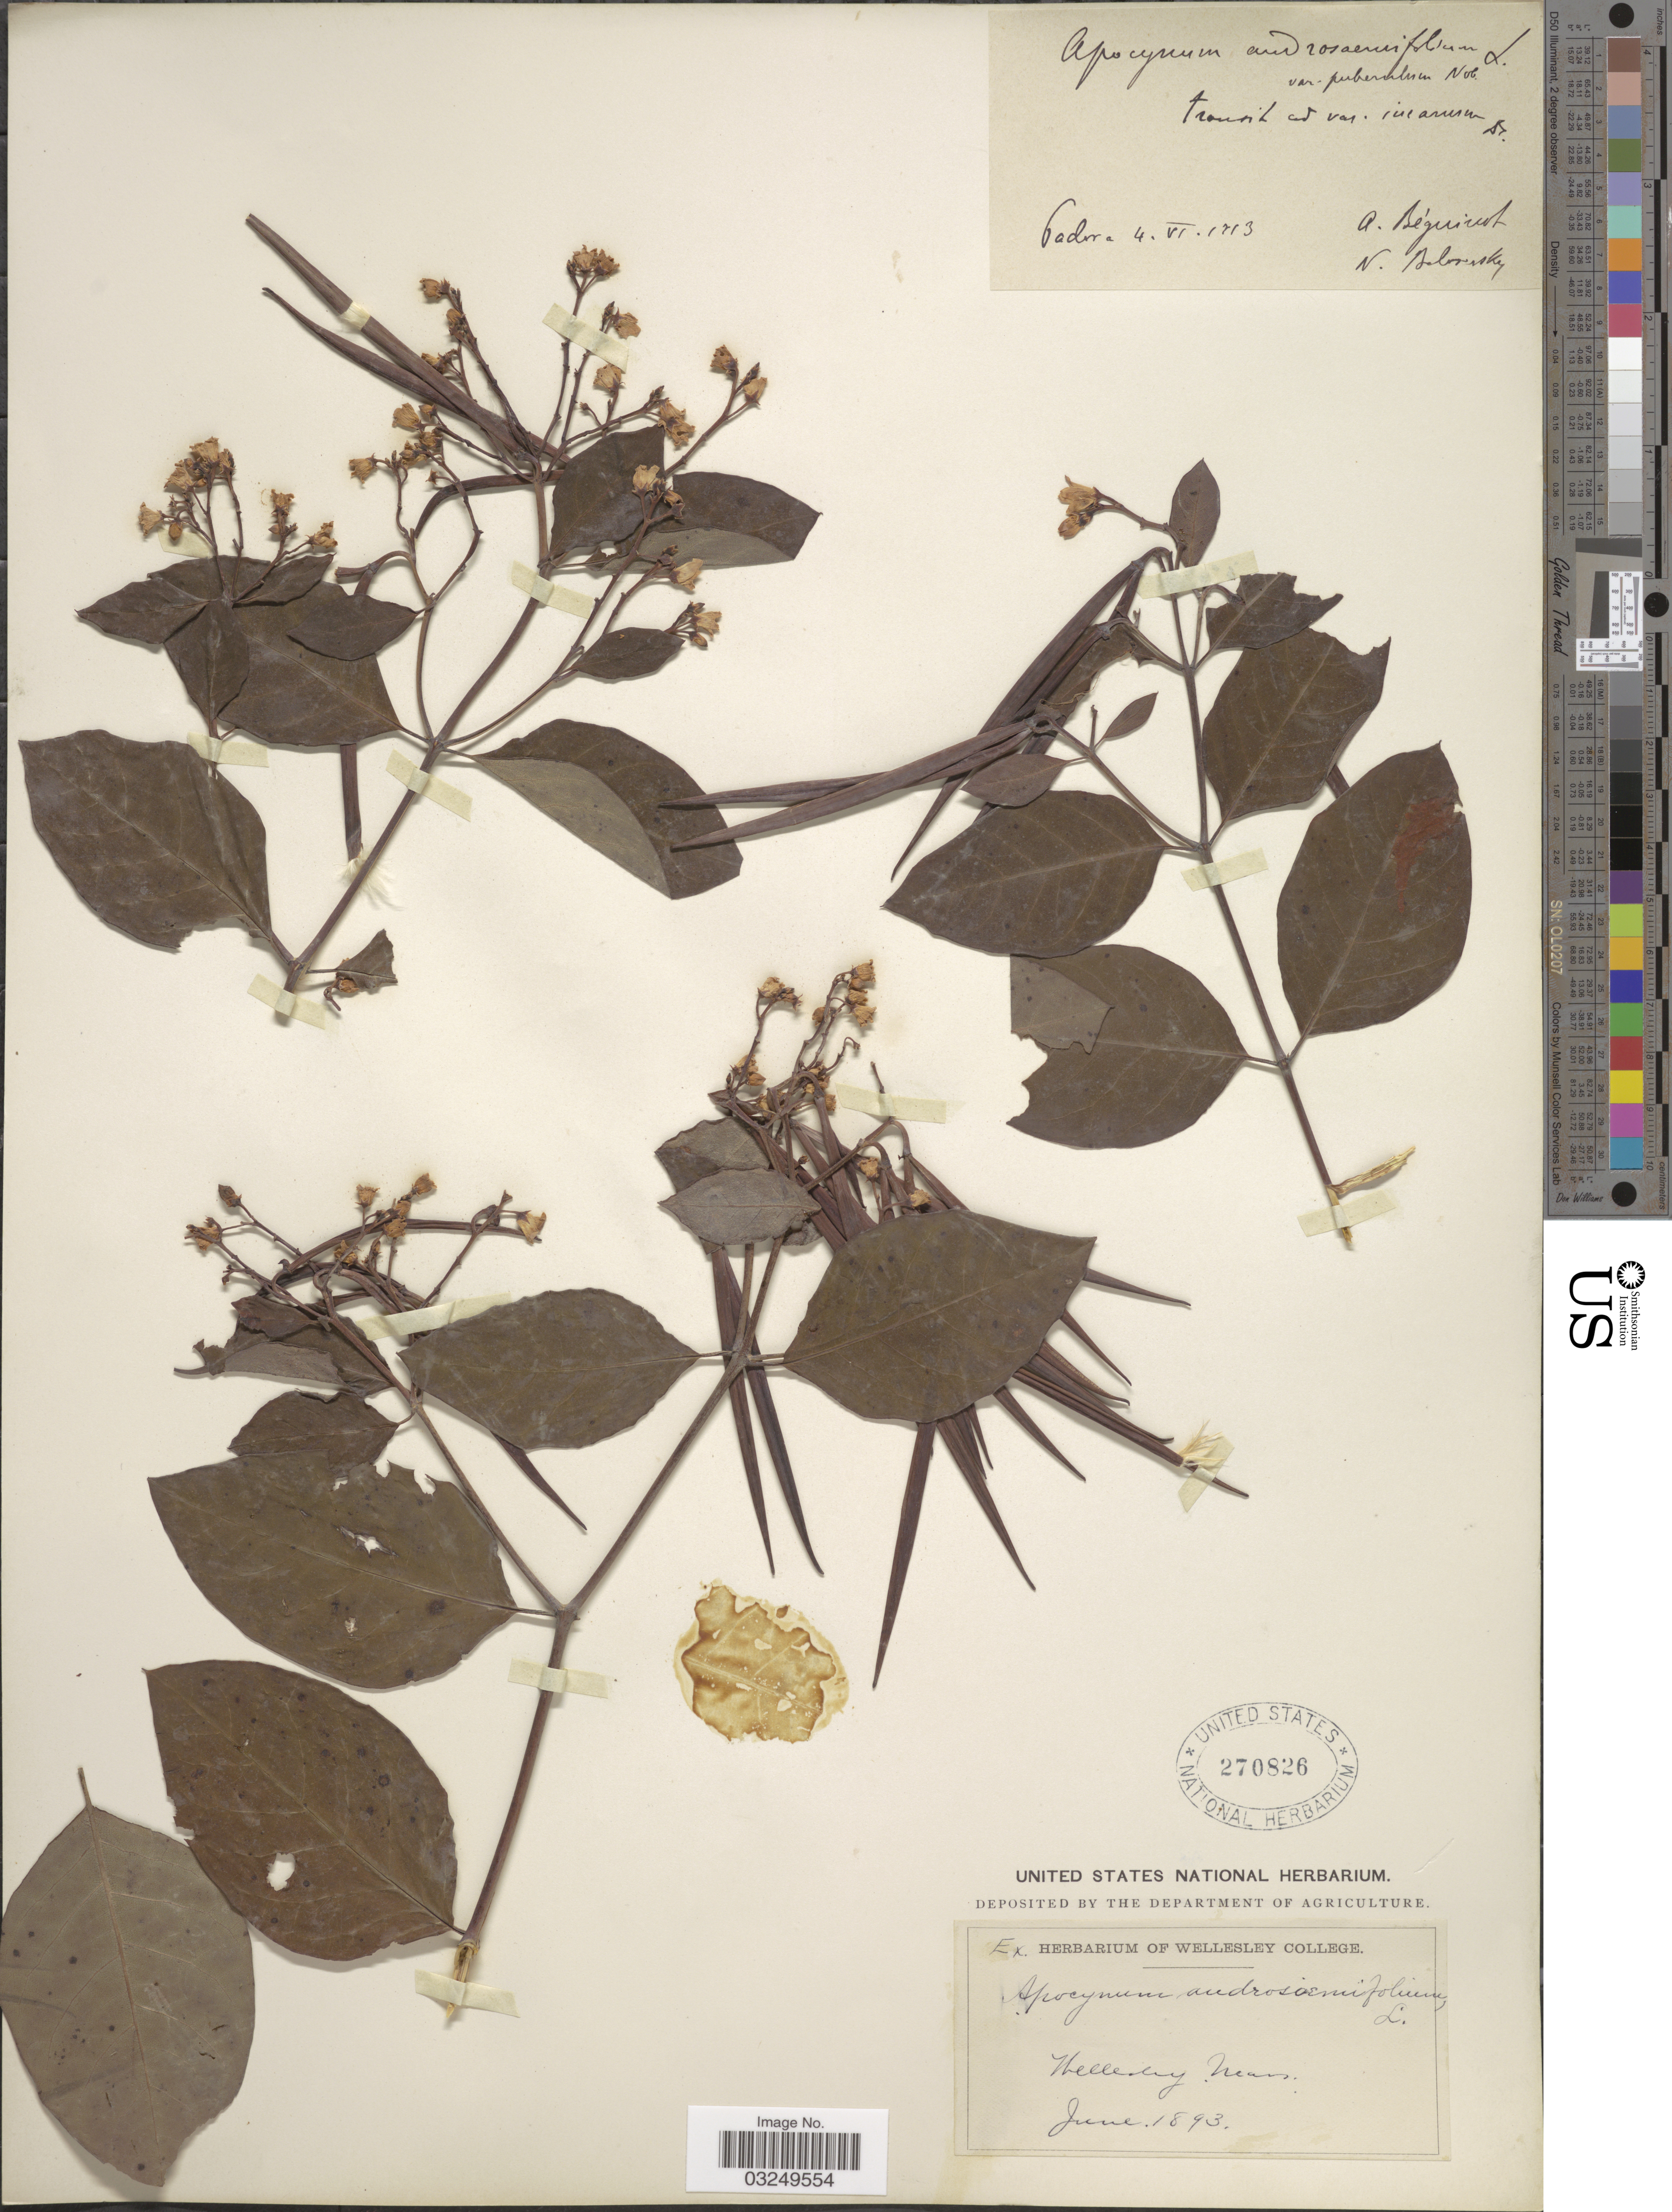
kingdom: Plantae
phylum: Tracheophyta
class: Magnoliopsida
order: Gentianales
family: Apocynaceae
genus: Apocynum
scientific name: Apocynum androsaemifolium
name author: L.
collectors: ex herb. Wellesley College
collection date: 1893-06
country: United States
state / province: Massachusetts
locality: Wellesley Mass.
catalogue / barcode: US 270826